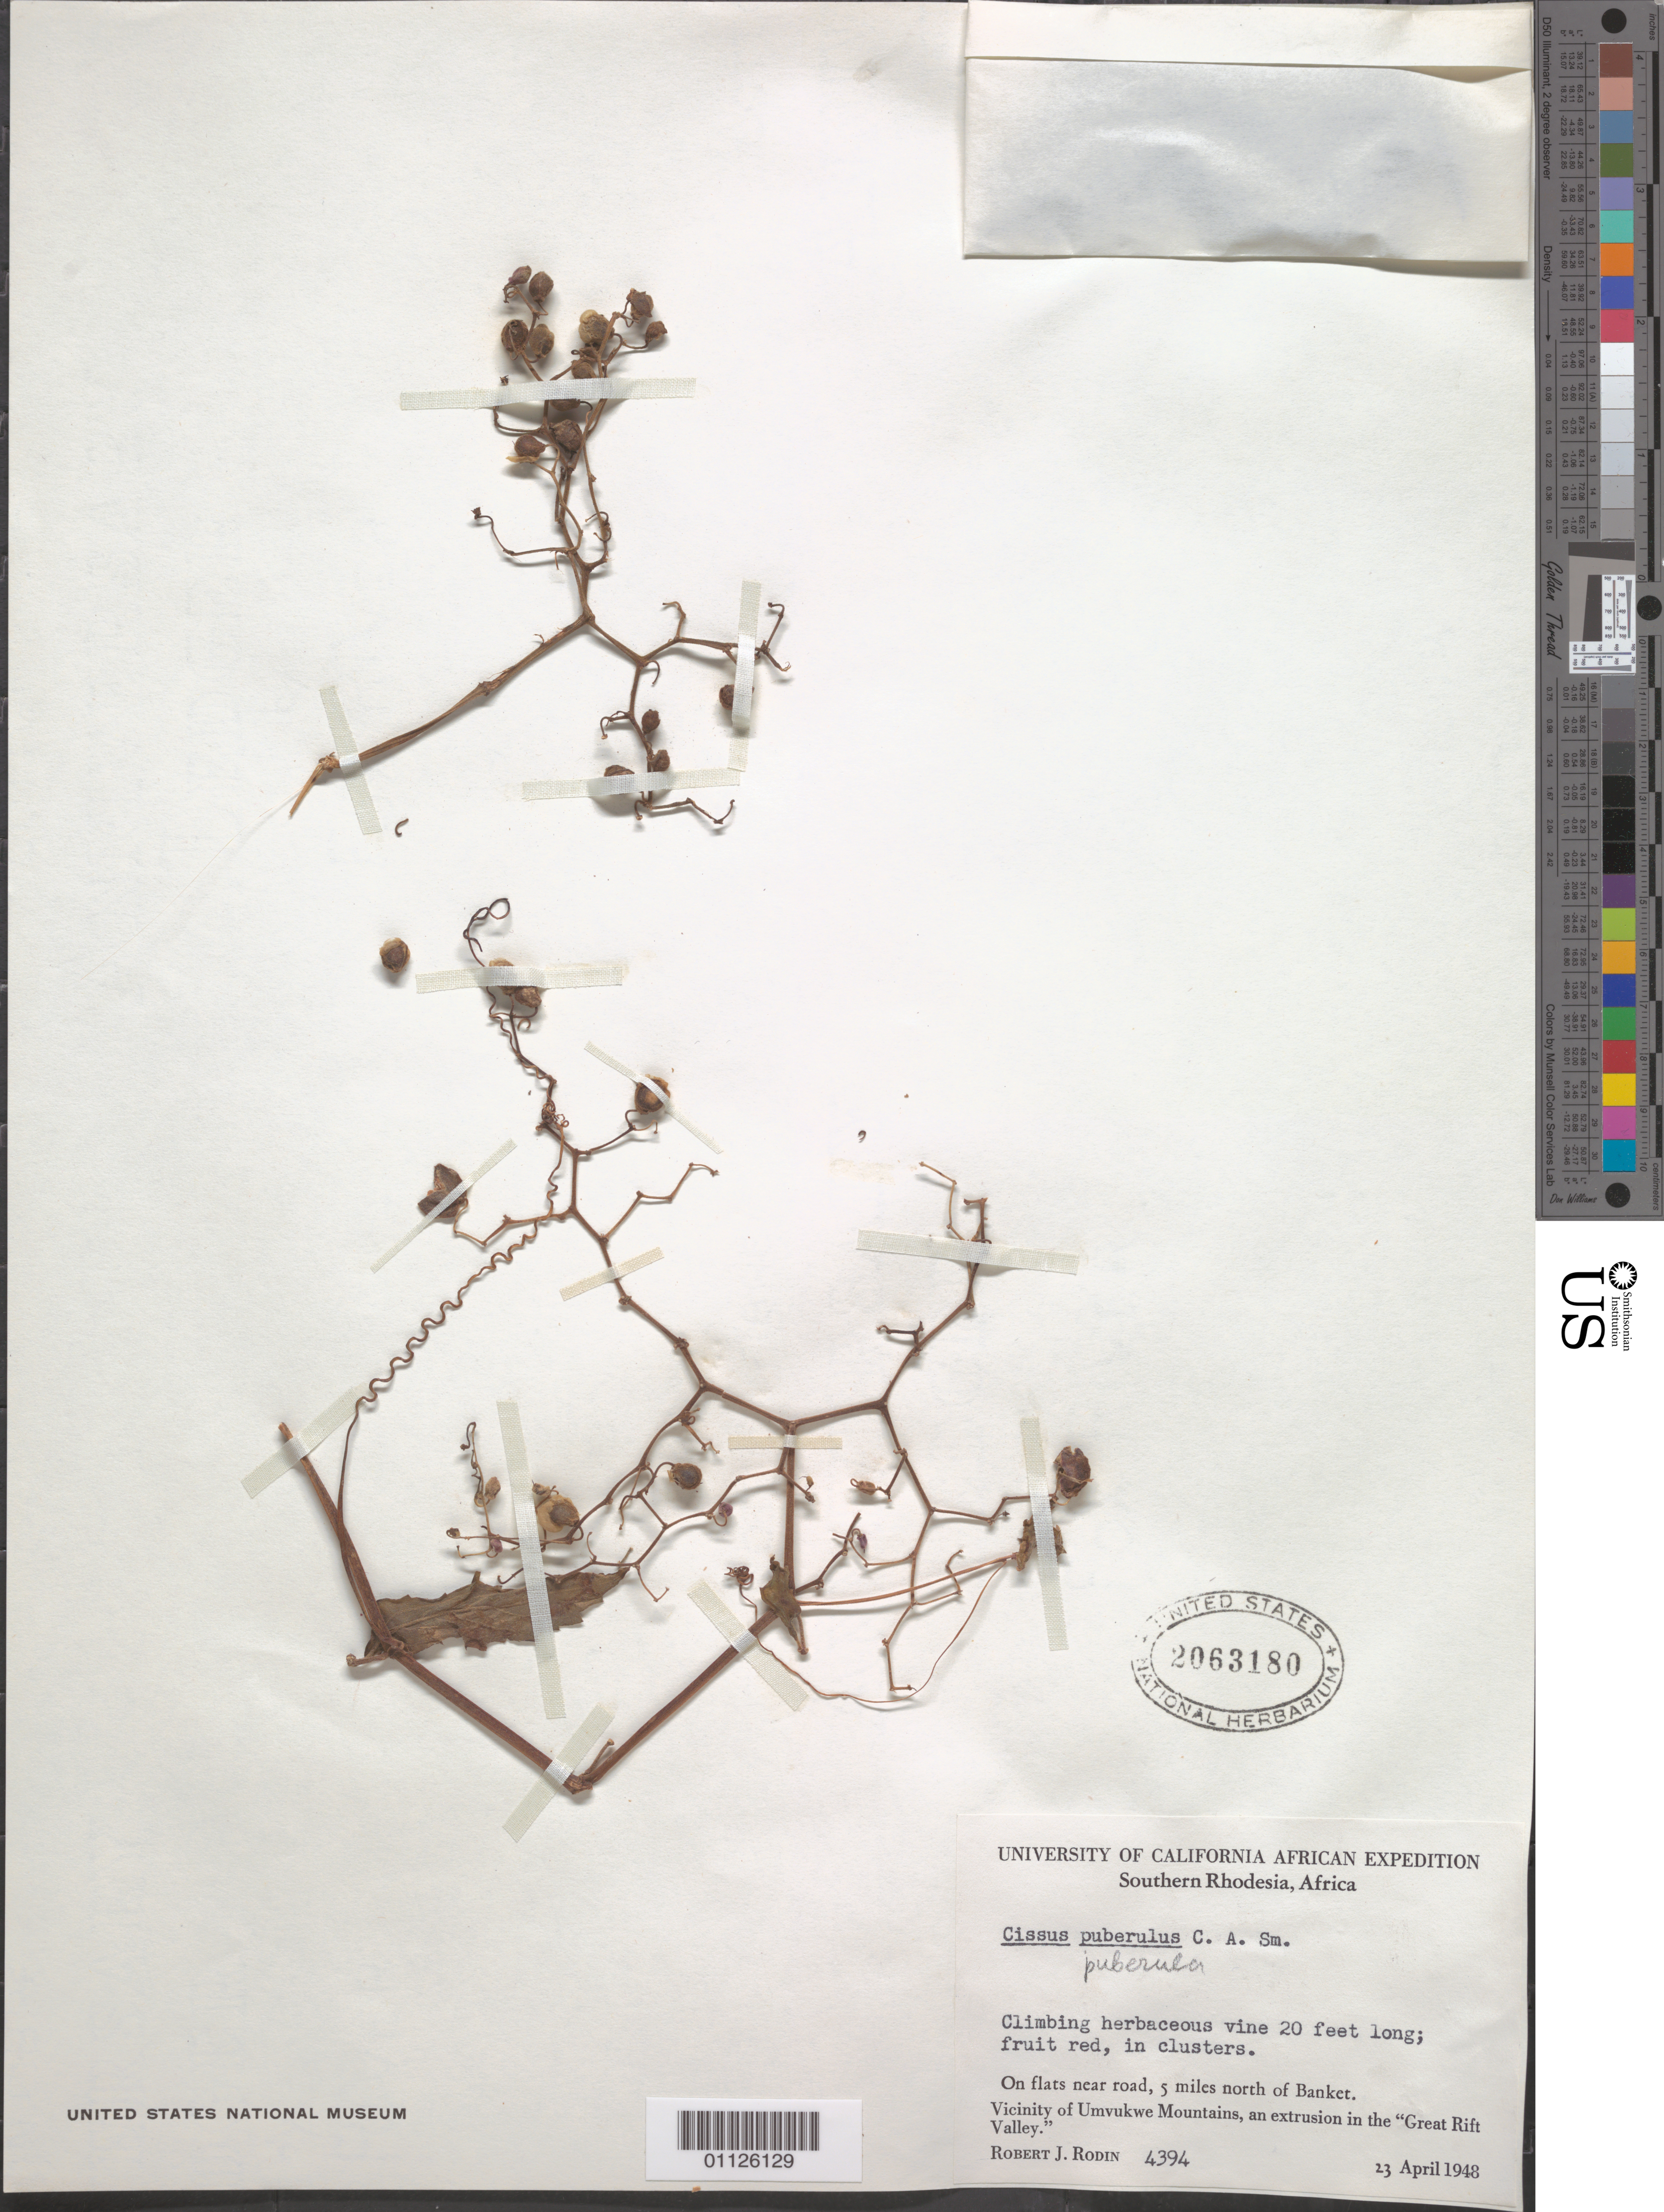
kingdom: Plantae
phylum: Tracheophyta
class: Magnoliopsida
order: Vitales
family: Vitaceae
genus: Cissus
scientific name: Cissus puberula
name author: C.A. Sm.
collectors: R. J. Rodin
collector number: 4394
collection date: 1948-04-23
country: Zimbabwe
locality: Vicinity of Umvukwe Mts, an extrusion in the "Great Rift Valley". 5 mi N of Banket.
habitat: On flats near road. Climbing herbaceous vine.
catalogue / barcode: US 2063180